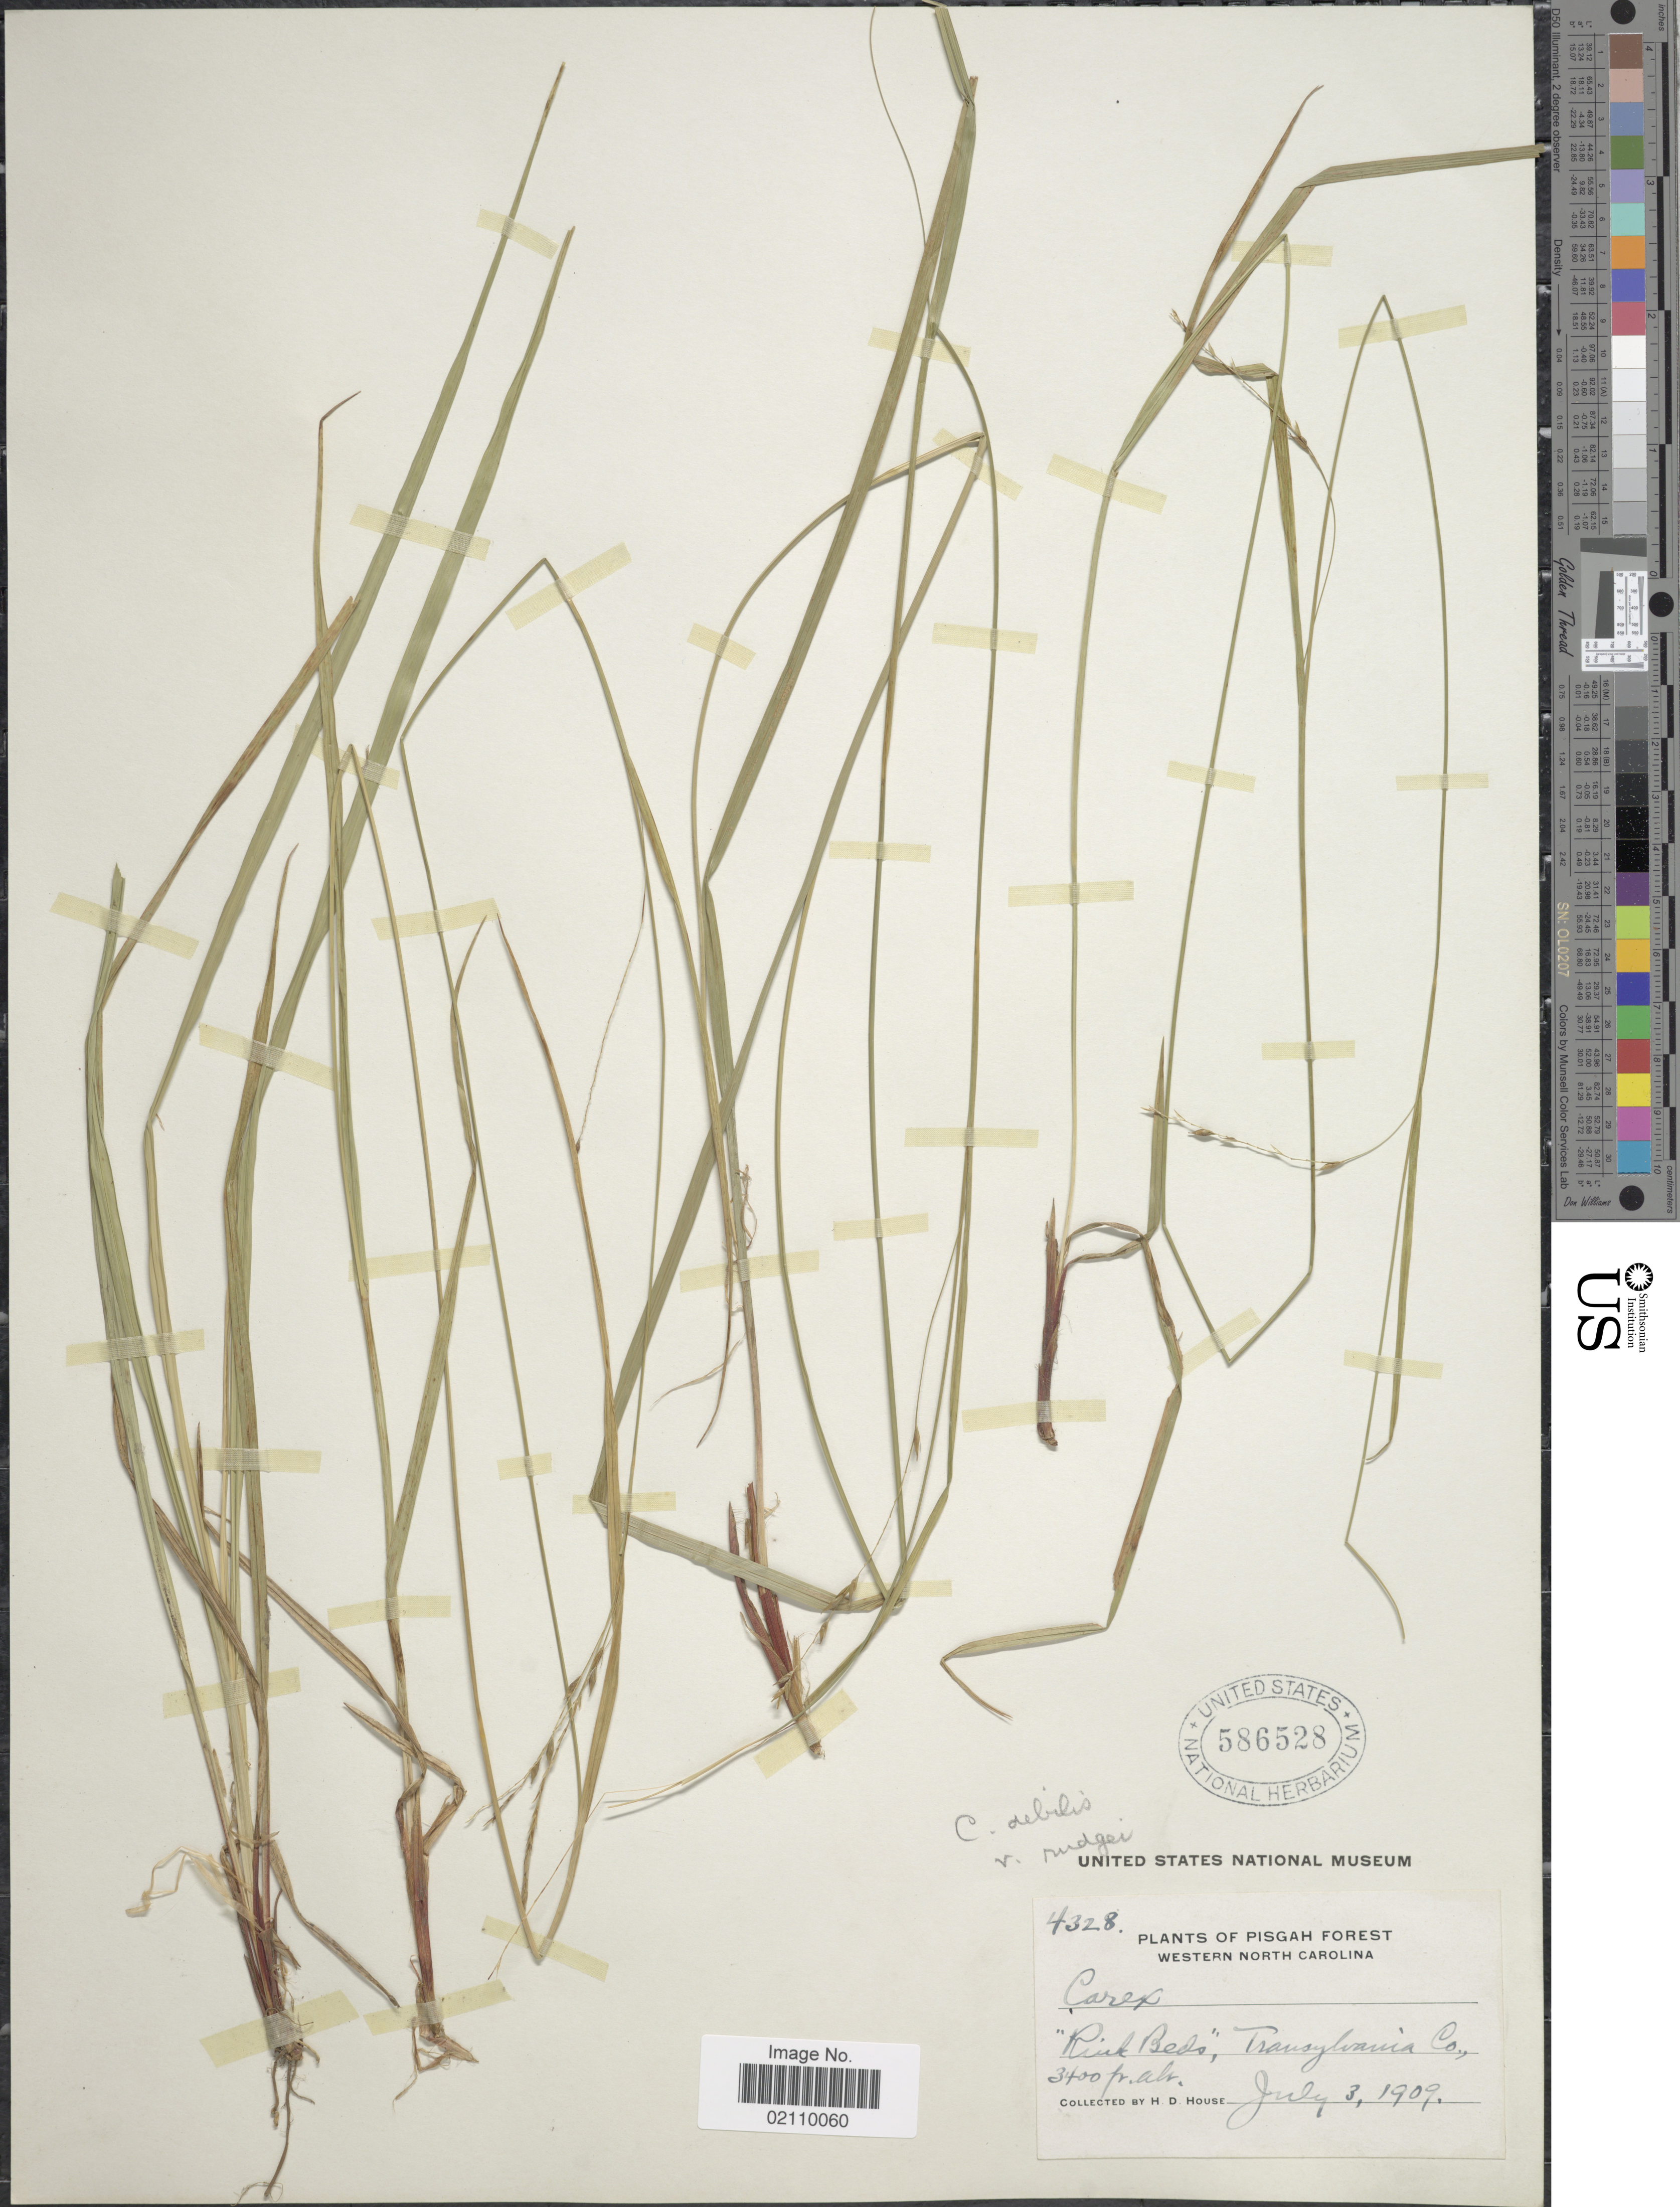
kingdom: Plantae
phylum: Tracheophyta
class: Liliopsida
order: Poales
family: Cyperaceae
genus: Carex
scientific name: Carex flexuosa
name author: Muhl. ex Willd.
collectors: H. D. House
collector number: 4328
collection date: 1909-07-03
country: United States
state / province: North Carolina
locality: Pisgah Forest, Western North Carolina, "Pink Beds", Transylvania Co.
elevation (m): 1036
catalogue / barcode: US 586528